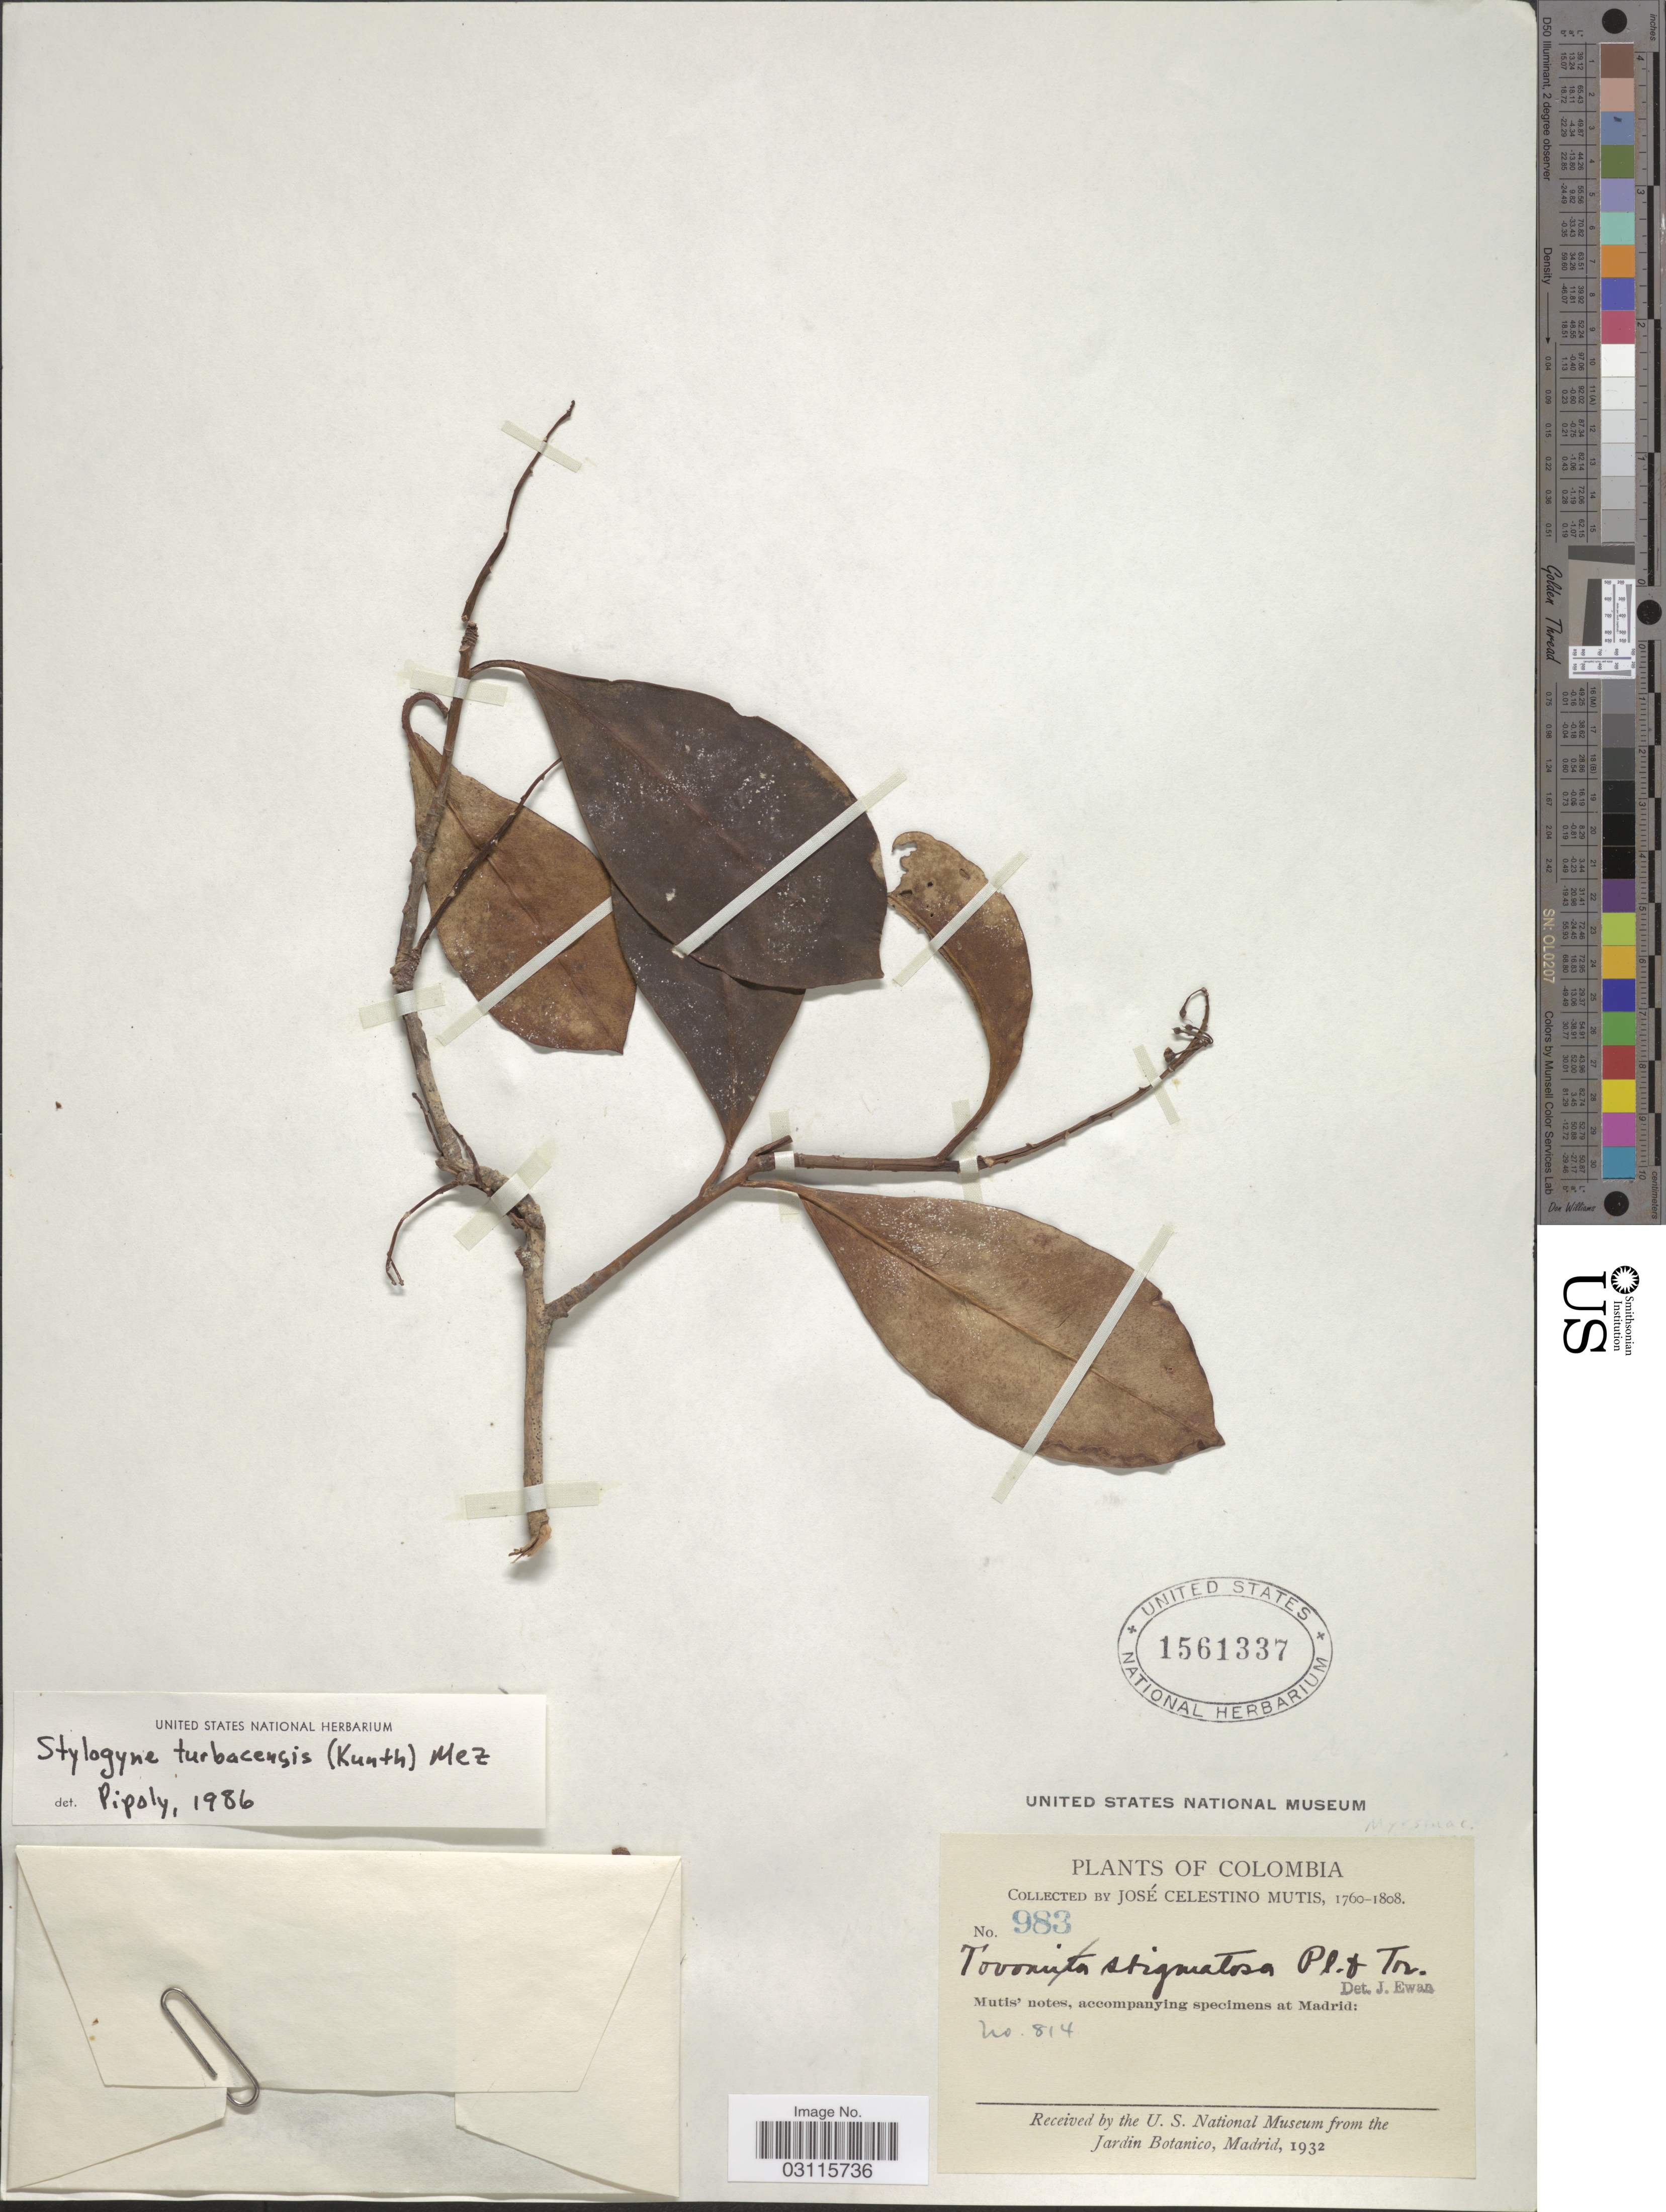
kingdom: Plantae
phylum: Tracheophyta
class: Magnoliopsida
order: Ericales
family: Primulaceae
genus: Stylogyne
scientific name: Stylogyne turbacensis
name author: (Kunth) Mez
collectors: J. C. B. Mutis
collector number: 983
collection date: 1760/1808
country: Colombia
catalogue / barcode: US 1561337